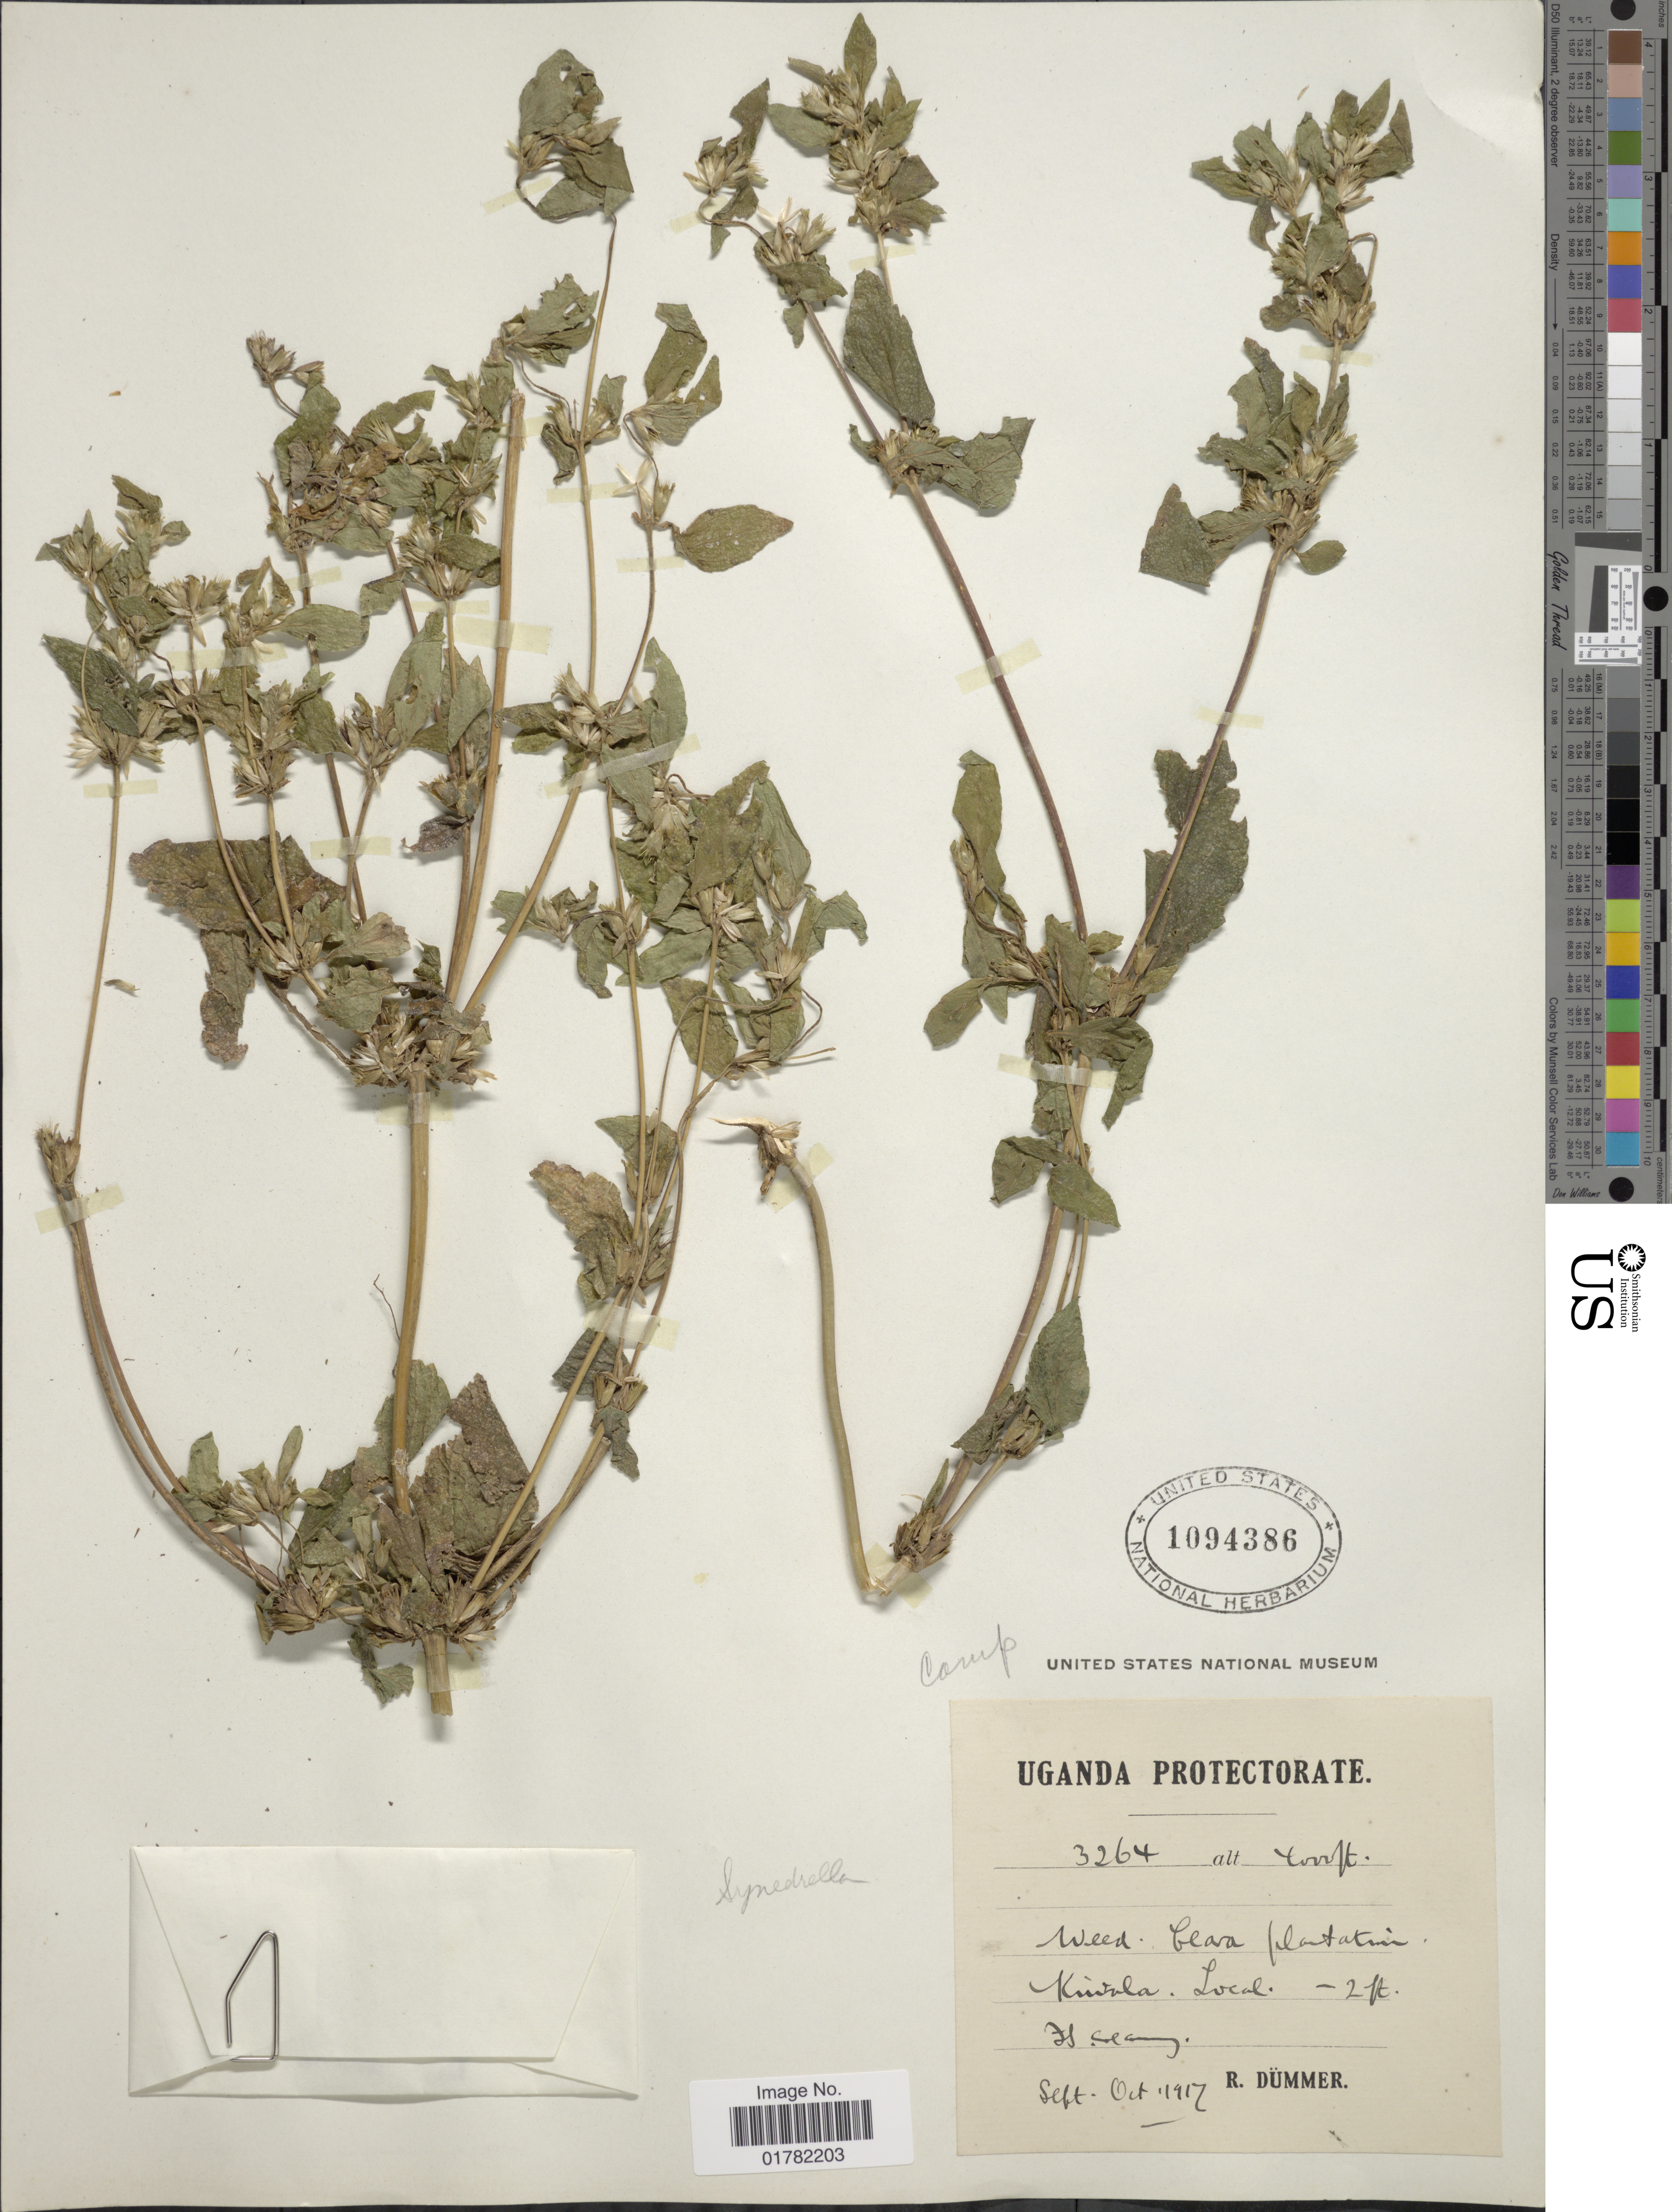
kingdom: Plantae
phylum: Tracheophyta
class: Magnoliopsida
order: Asterales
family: Asteraceae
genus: Synedrella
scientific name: Synedrella nodiflora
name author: (L.) Gaertn.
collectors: R. Dümmer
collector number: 3264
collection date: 1917-09/1917-10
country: Uganda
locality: Uganda Protectorate, Kiwala.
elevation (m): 1219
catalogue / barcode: US 1094386